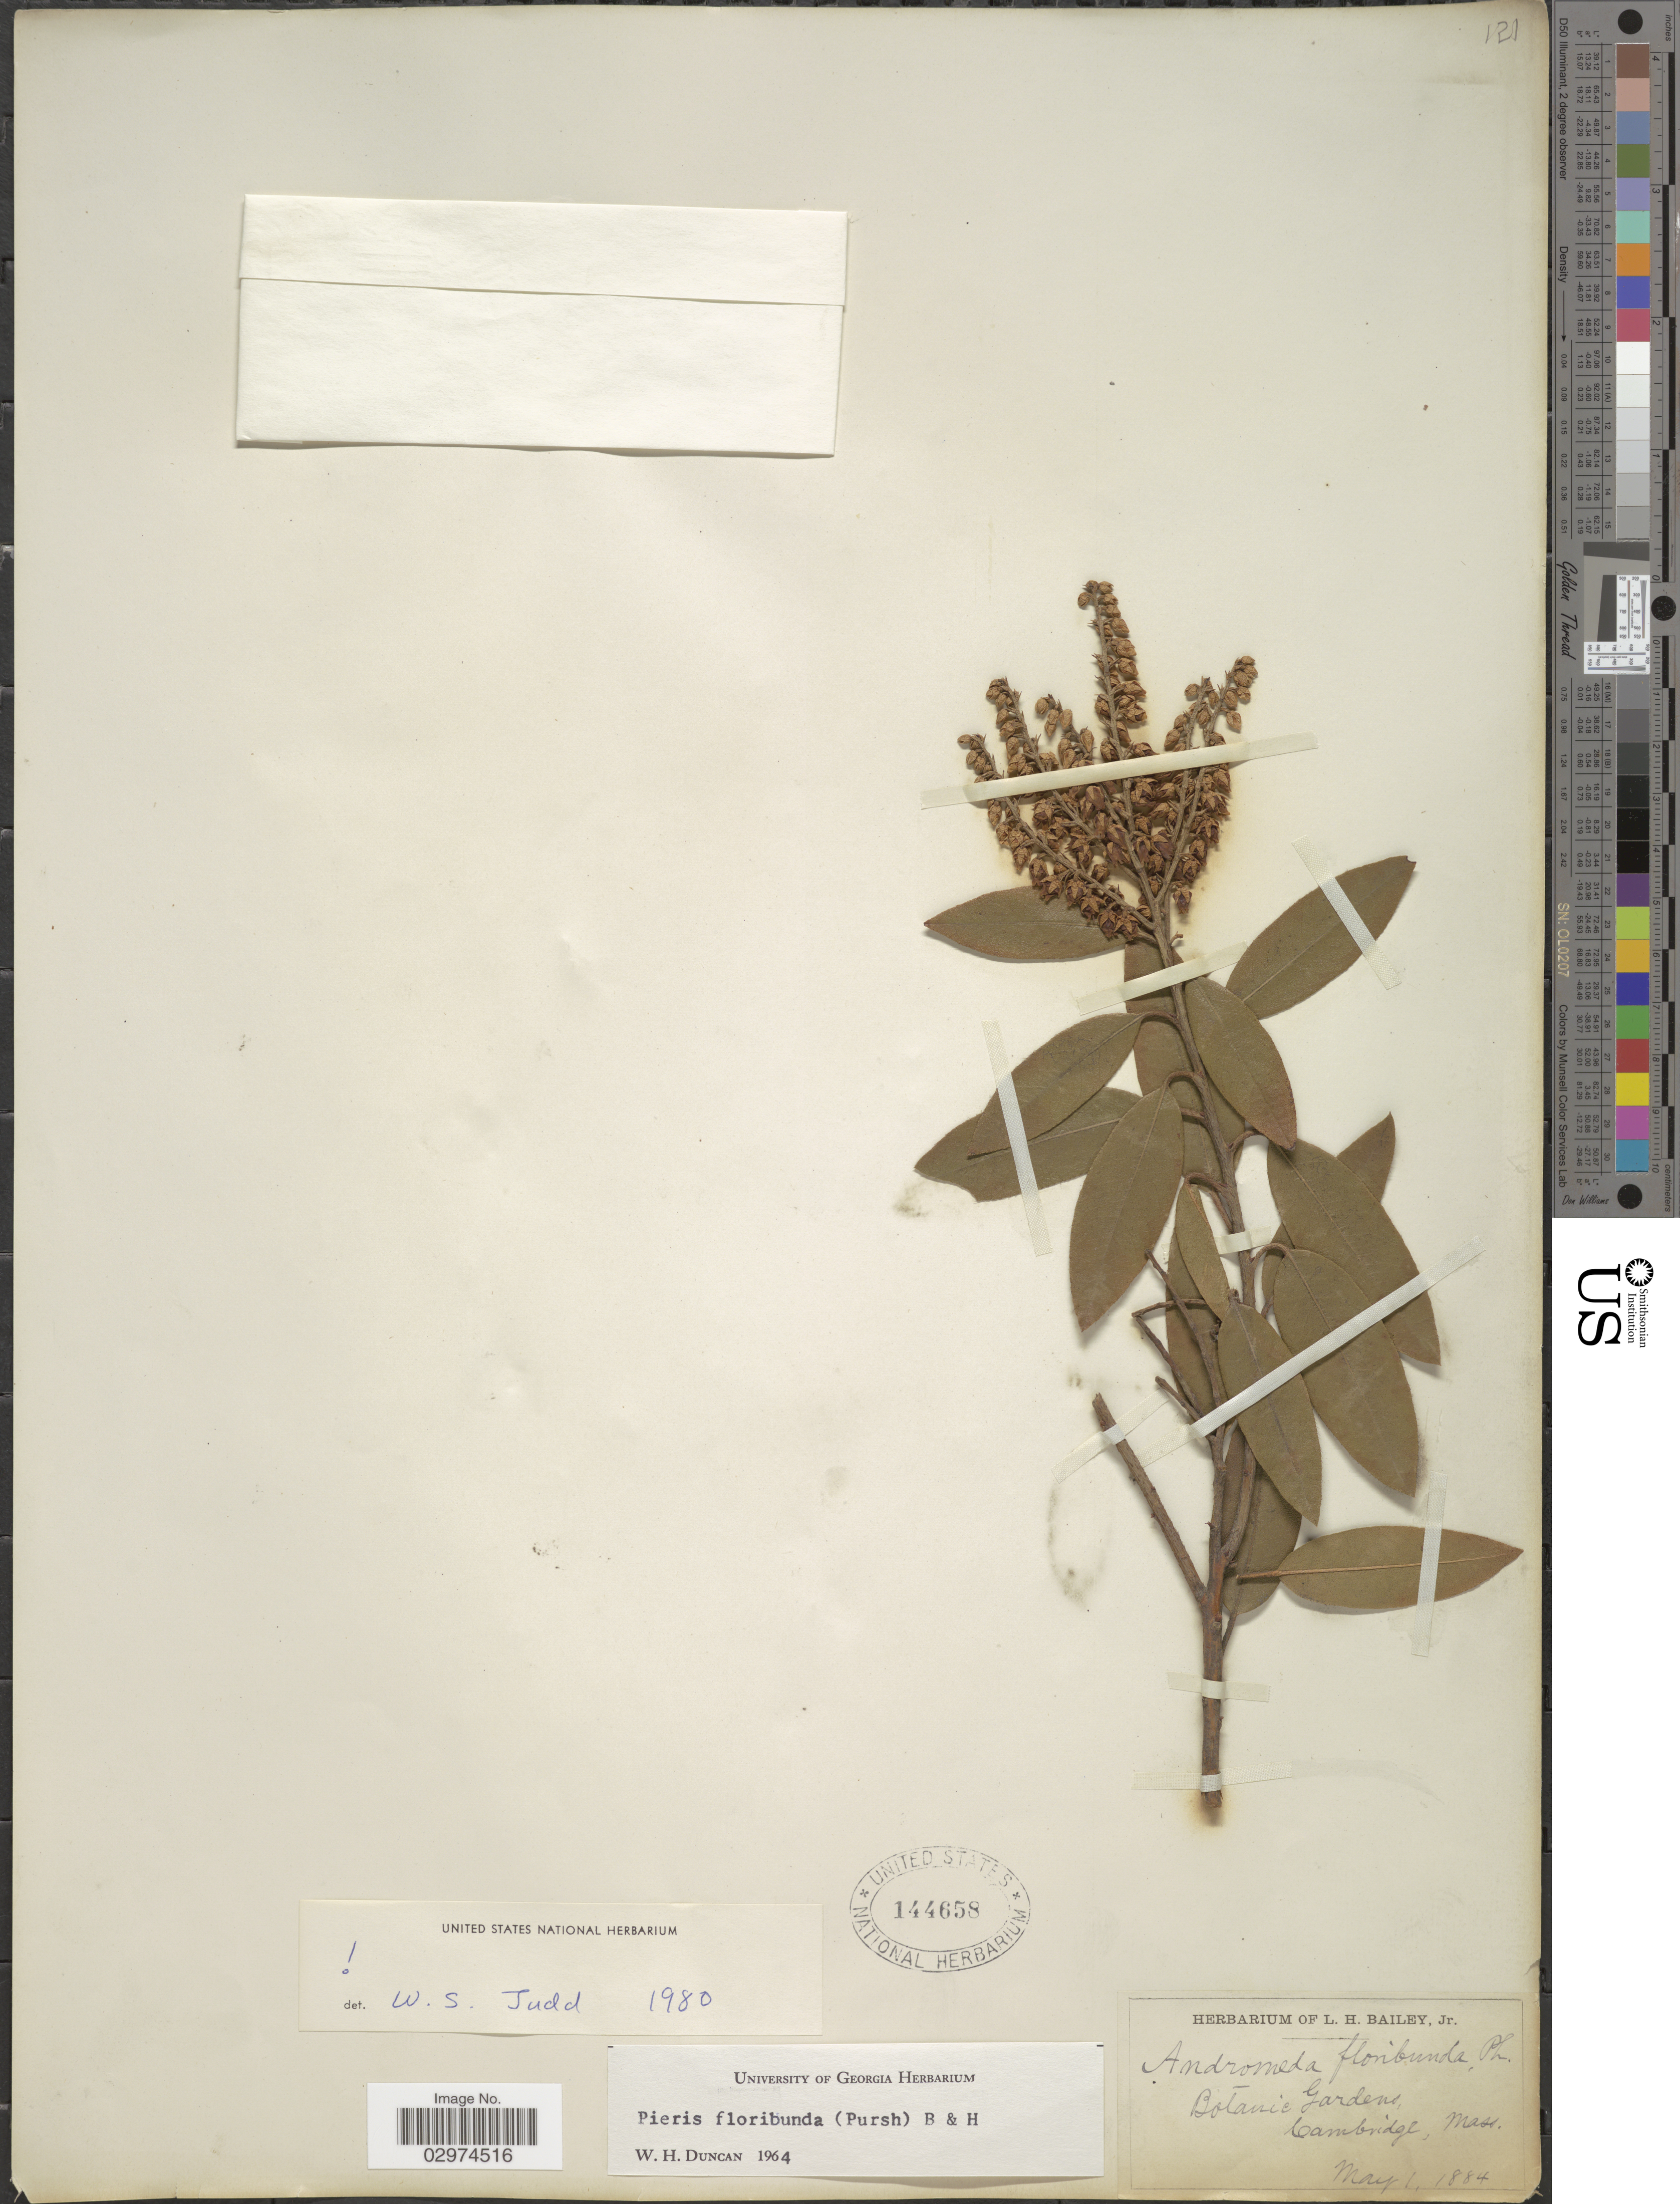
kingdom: Plantae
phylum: Tracheophyta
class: Magnoliopsida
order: Ericales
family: Ericaceae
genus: Pieris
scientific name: Pieris floribunda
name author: (Pursh) Benth. & Hook. f.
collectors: ex Herb. L.H. Bailey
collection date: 1884-05-01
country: United States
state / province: Massachusetts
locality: Botanic Gardens, Cambridge.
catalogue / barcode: US 144658